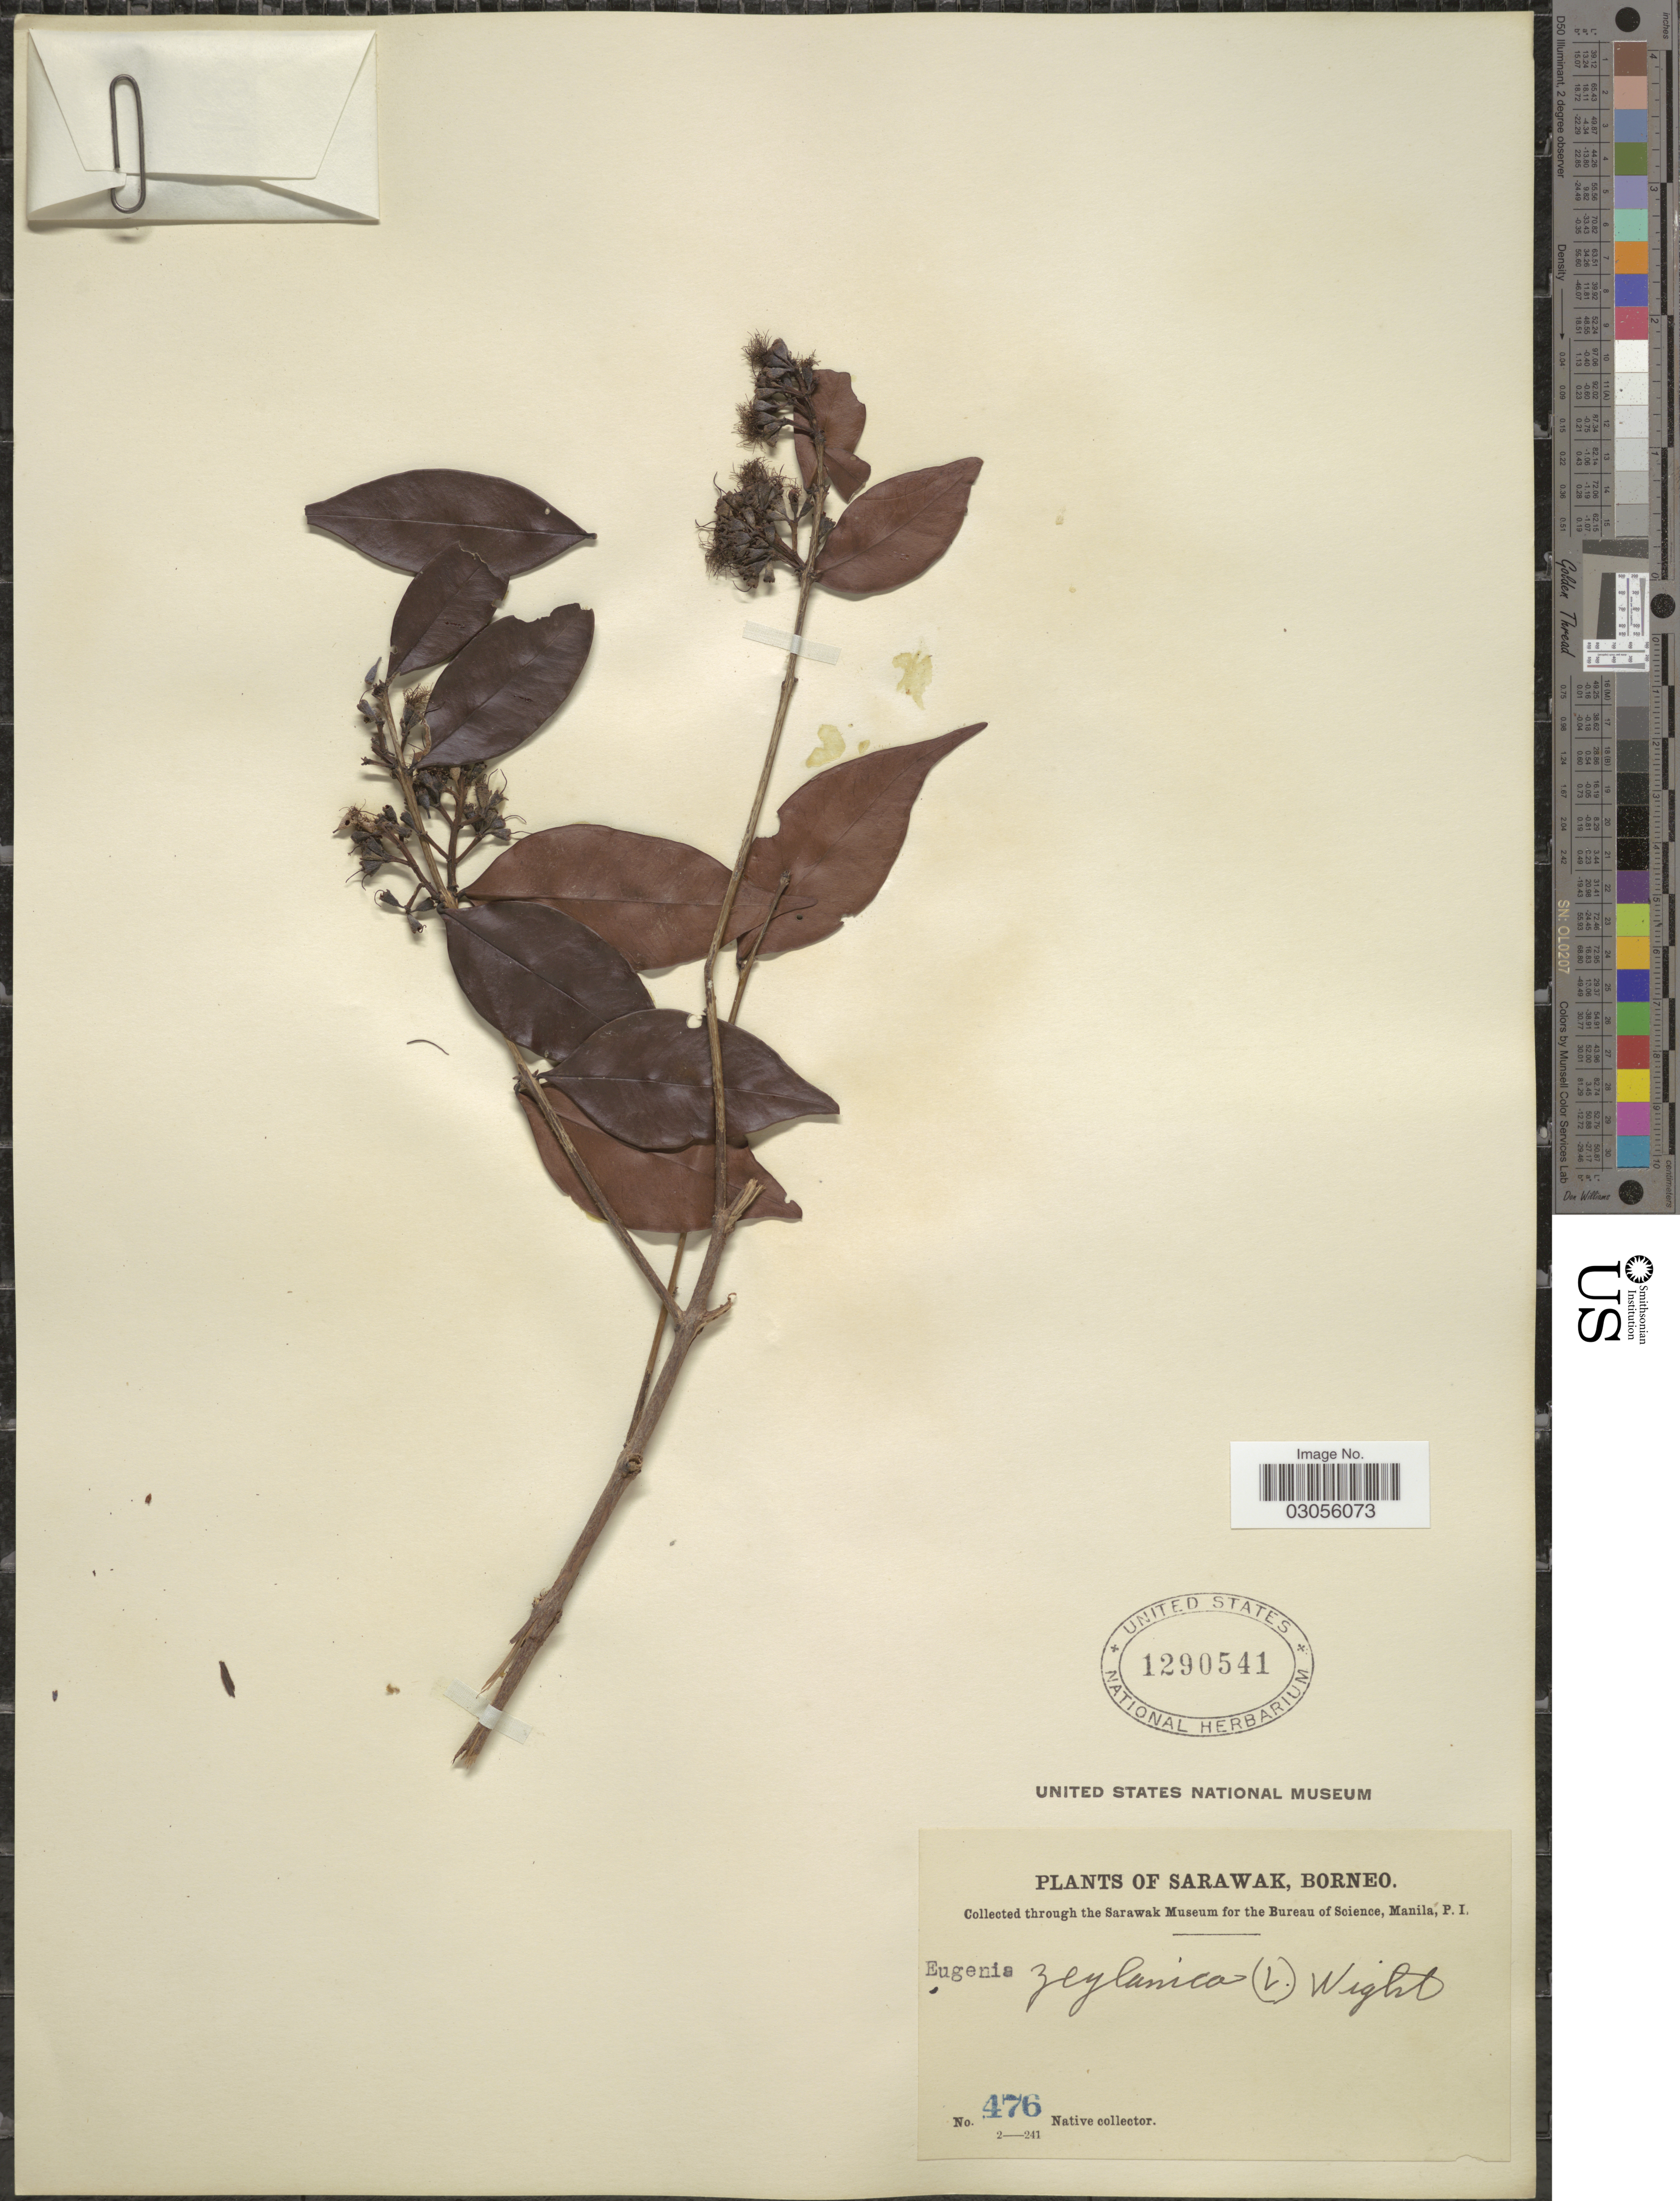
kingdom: Plantae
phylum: Tracheophyta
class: Magnoliopsida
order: Myrtales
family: Myrtaceae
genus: Syzygium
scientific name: Syzygium zeylanicum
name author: (L.) DC.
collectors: Native collector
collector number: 476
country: Malaysia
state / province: Sarawak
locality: Borneo.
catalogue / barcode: US 1290541